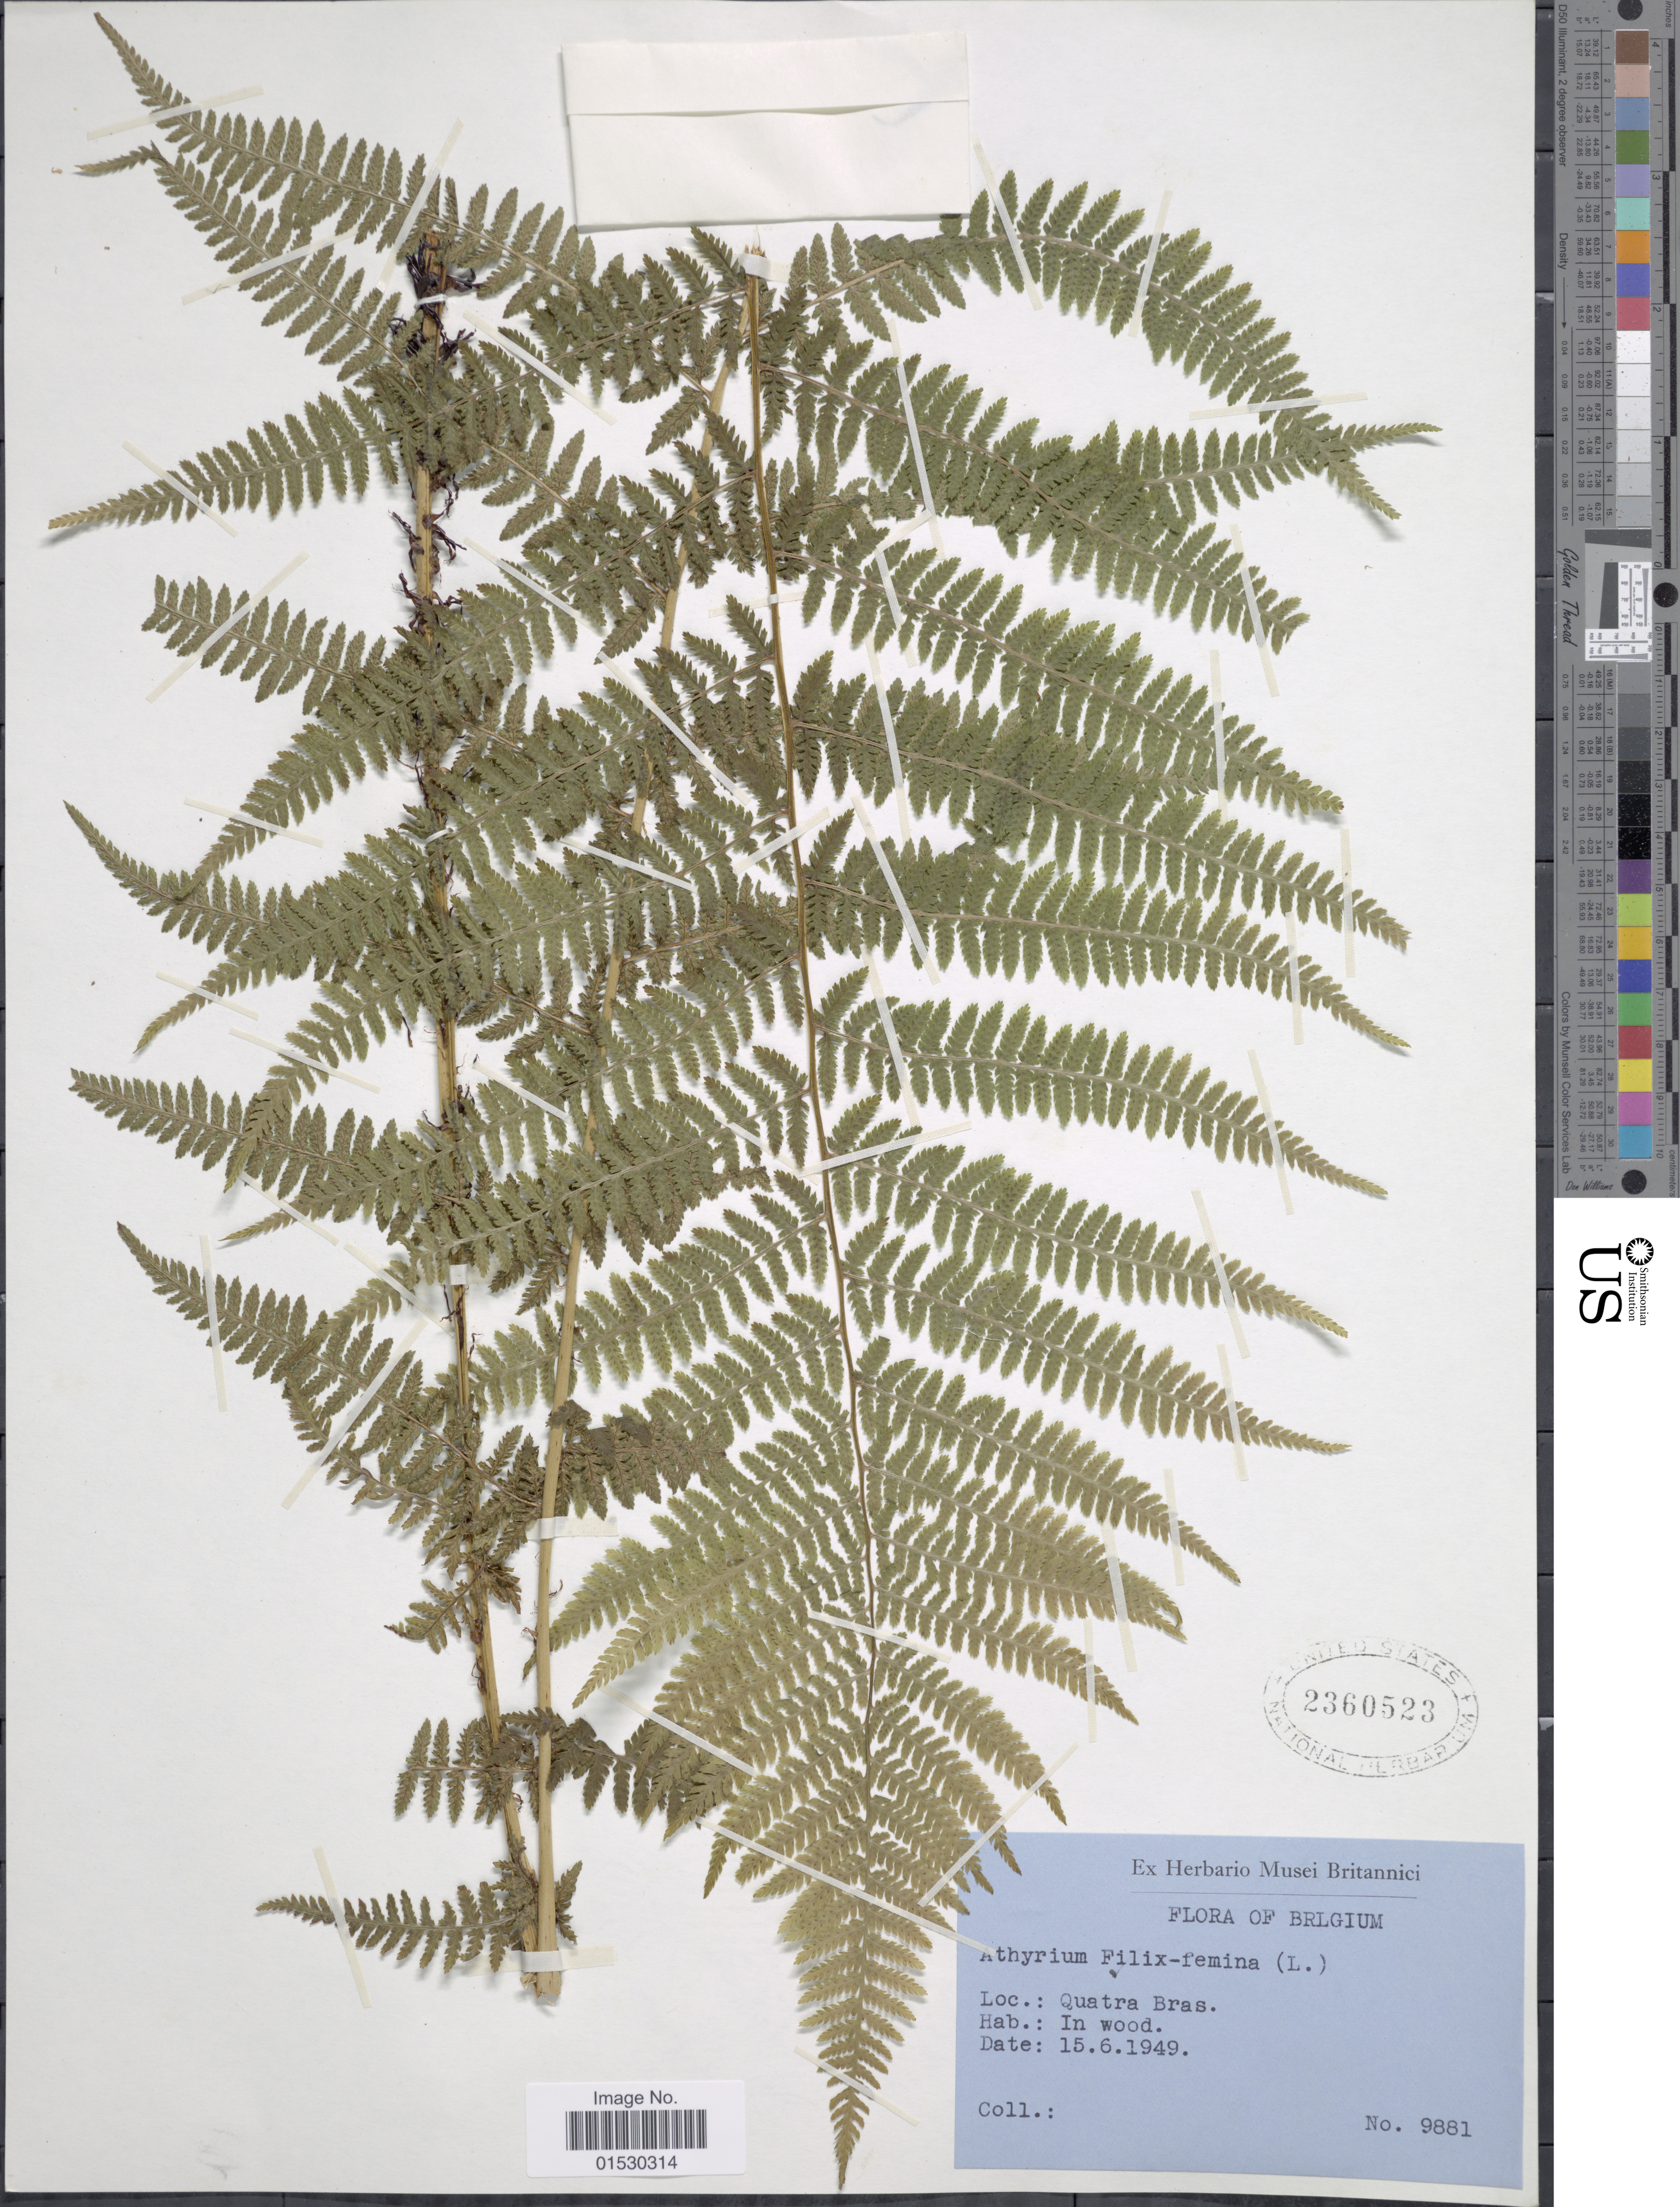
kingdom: Plantae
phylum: Tracheophyta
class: Polypodiopsida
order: Polypodiales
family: Athyriaceae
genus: Athyrium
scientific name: Athyrium filix-femina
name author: (L.) Roth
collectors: ex herb. Musei Britannici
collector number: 9881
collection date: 1949-06-15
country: Belgium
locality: Quatra Bras.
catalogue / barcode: US 2360523